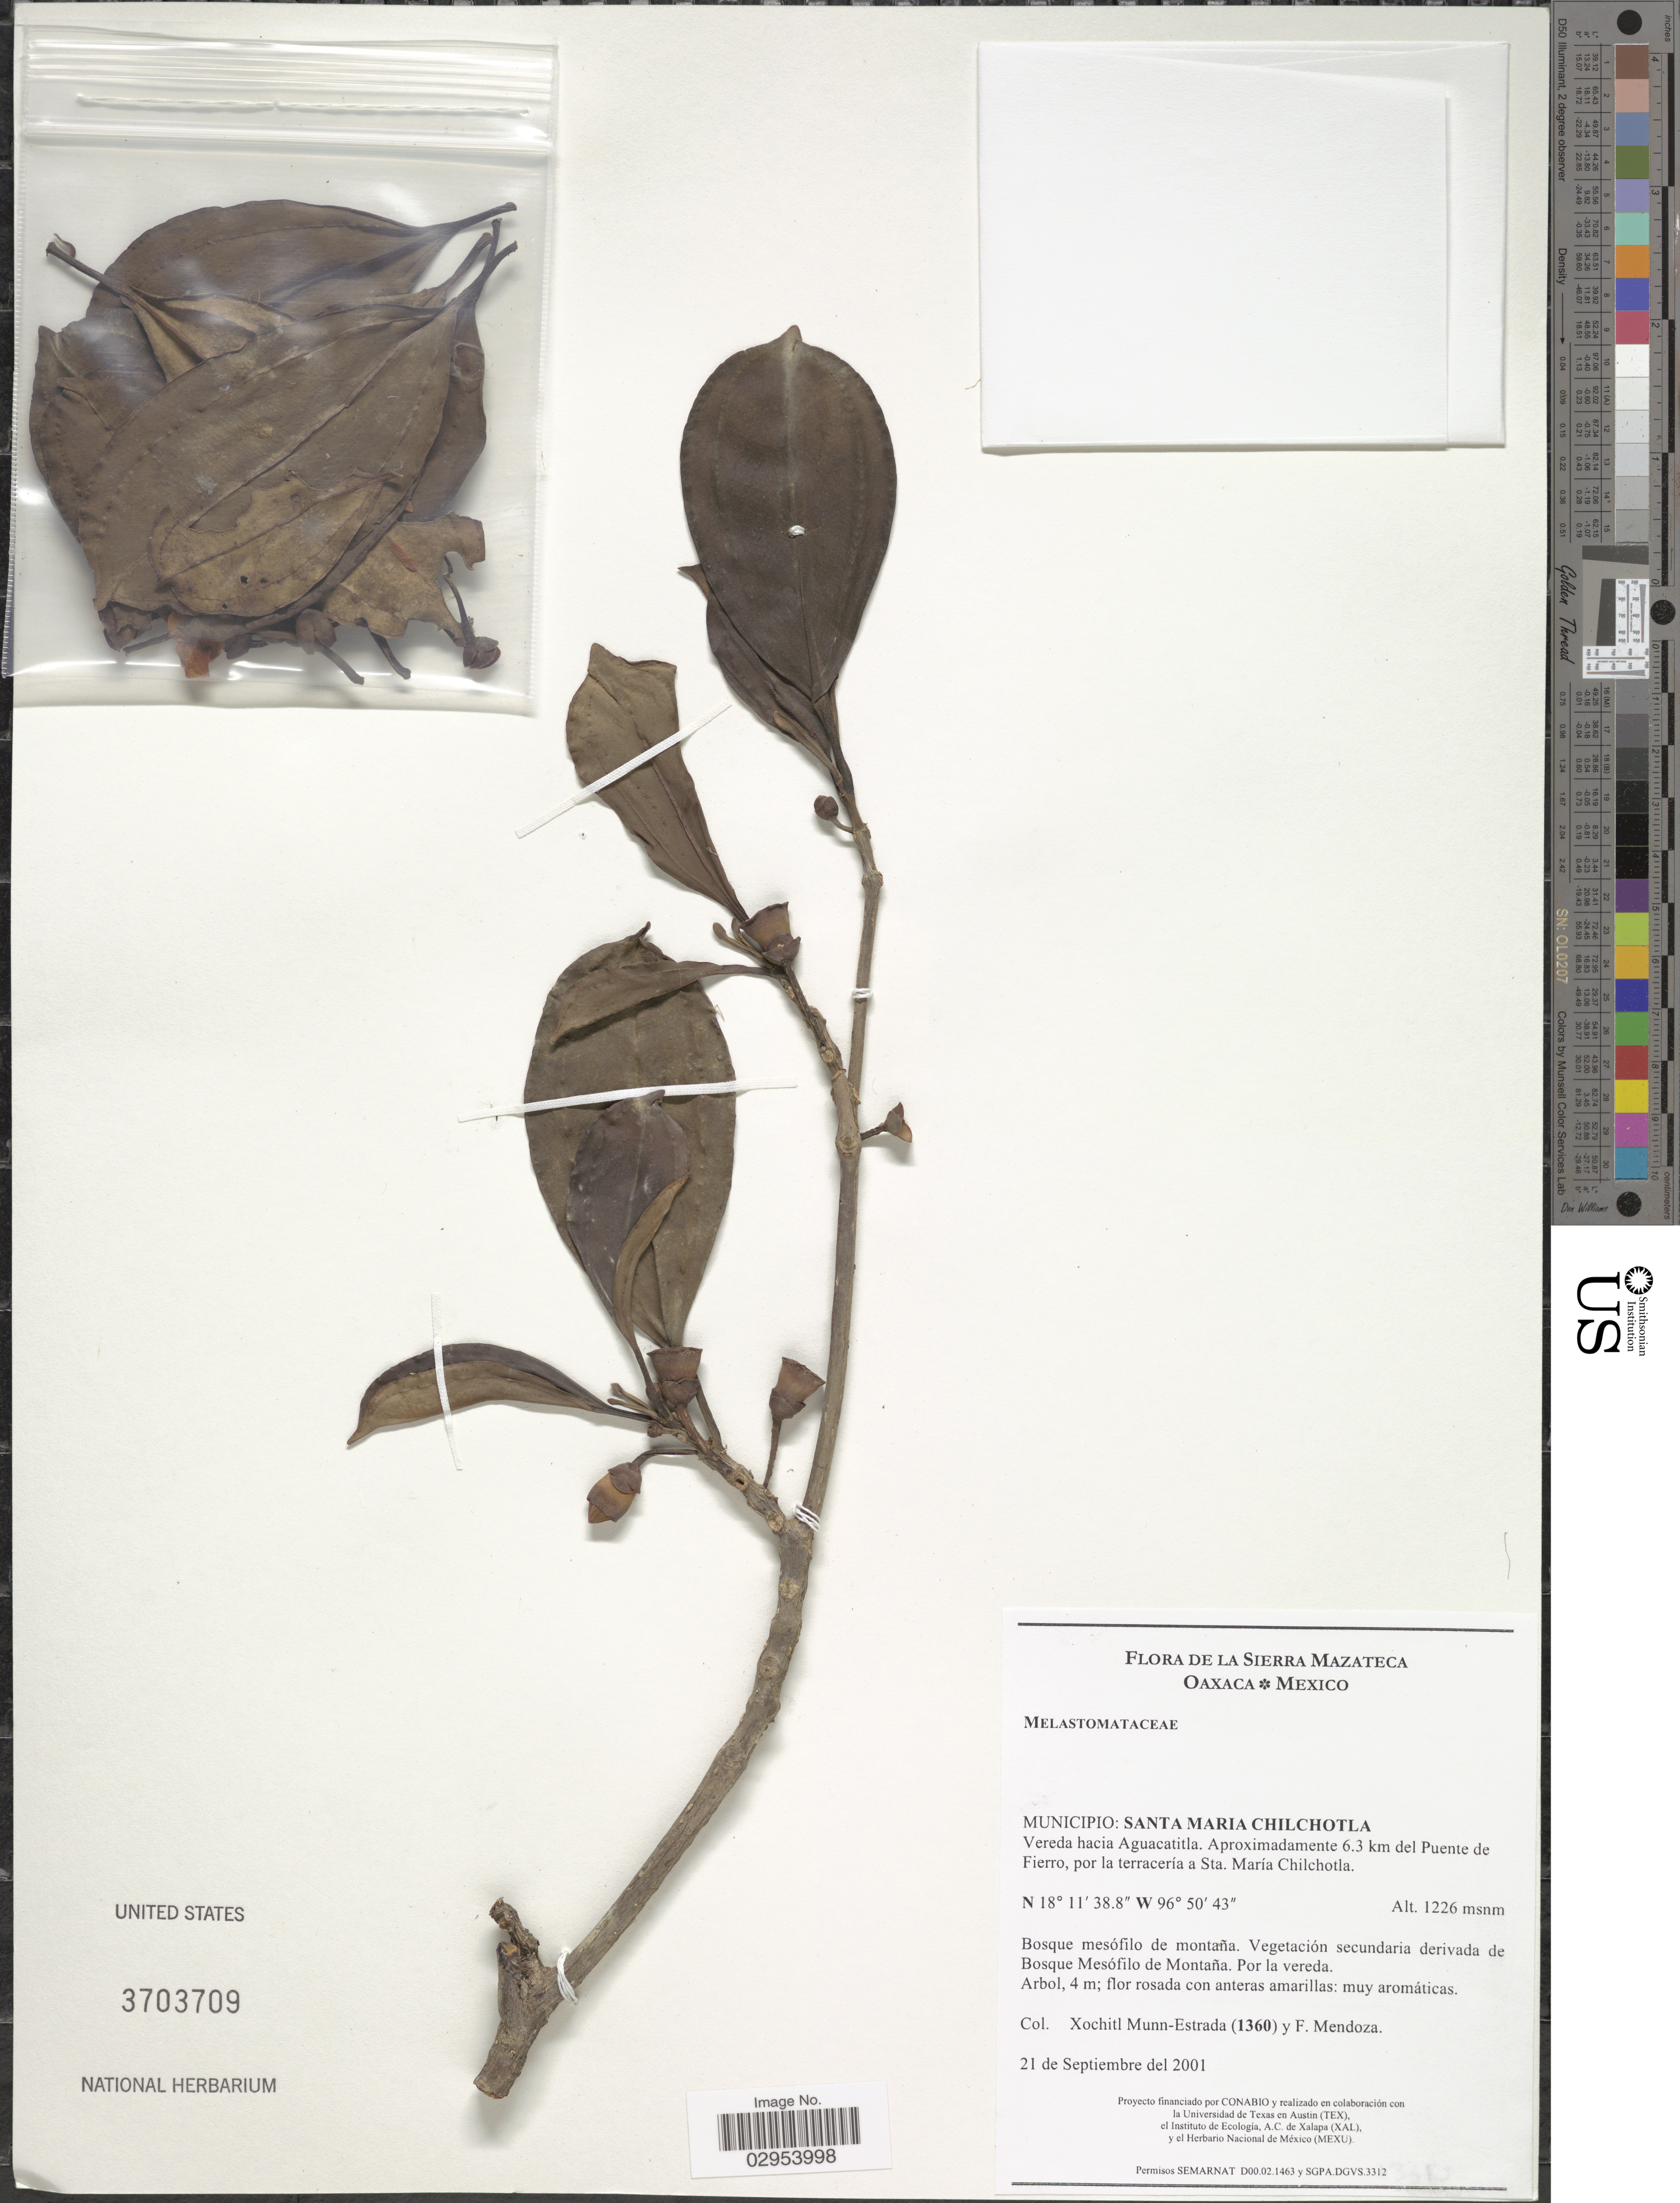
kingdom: Plantae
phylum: Tracheophyta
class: Magnoliopsida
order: Myrtales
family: Melastomataceae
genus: Topobea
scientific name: Topobea sp.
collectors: X. Munn-Estrada & F. Mendoza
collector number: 1360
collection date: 2001-09-21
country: Mexico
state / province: Oaxaca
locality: La Sierra Mazateca. Municipio: Santa Maria Chilchotla, Vereda hacia Aguacatitla. Aproximadamente 6.3 km del Puente de Fierro, por la terracería a Sta. Maria Chilchotla.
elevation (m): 1226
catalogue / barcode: US 3703709